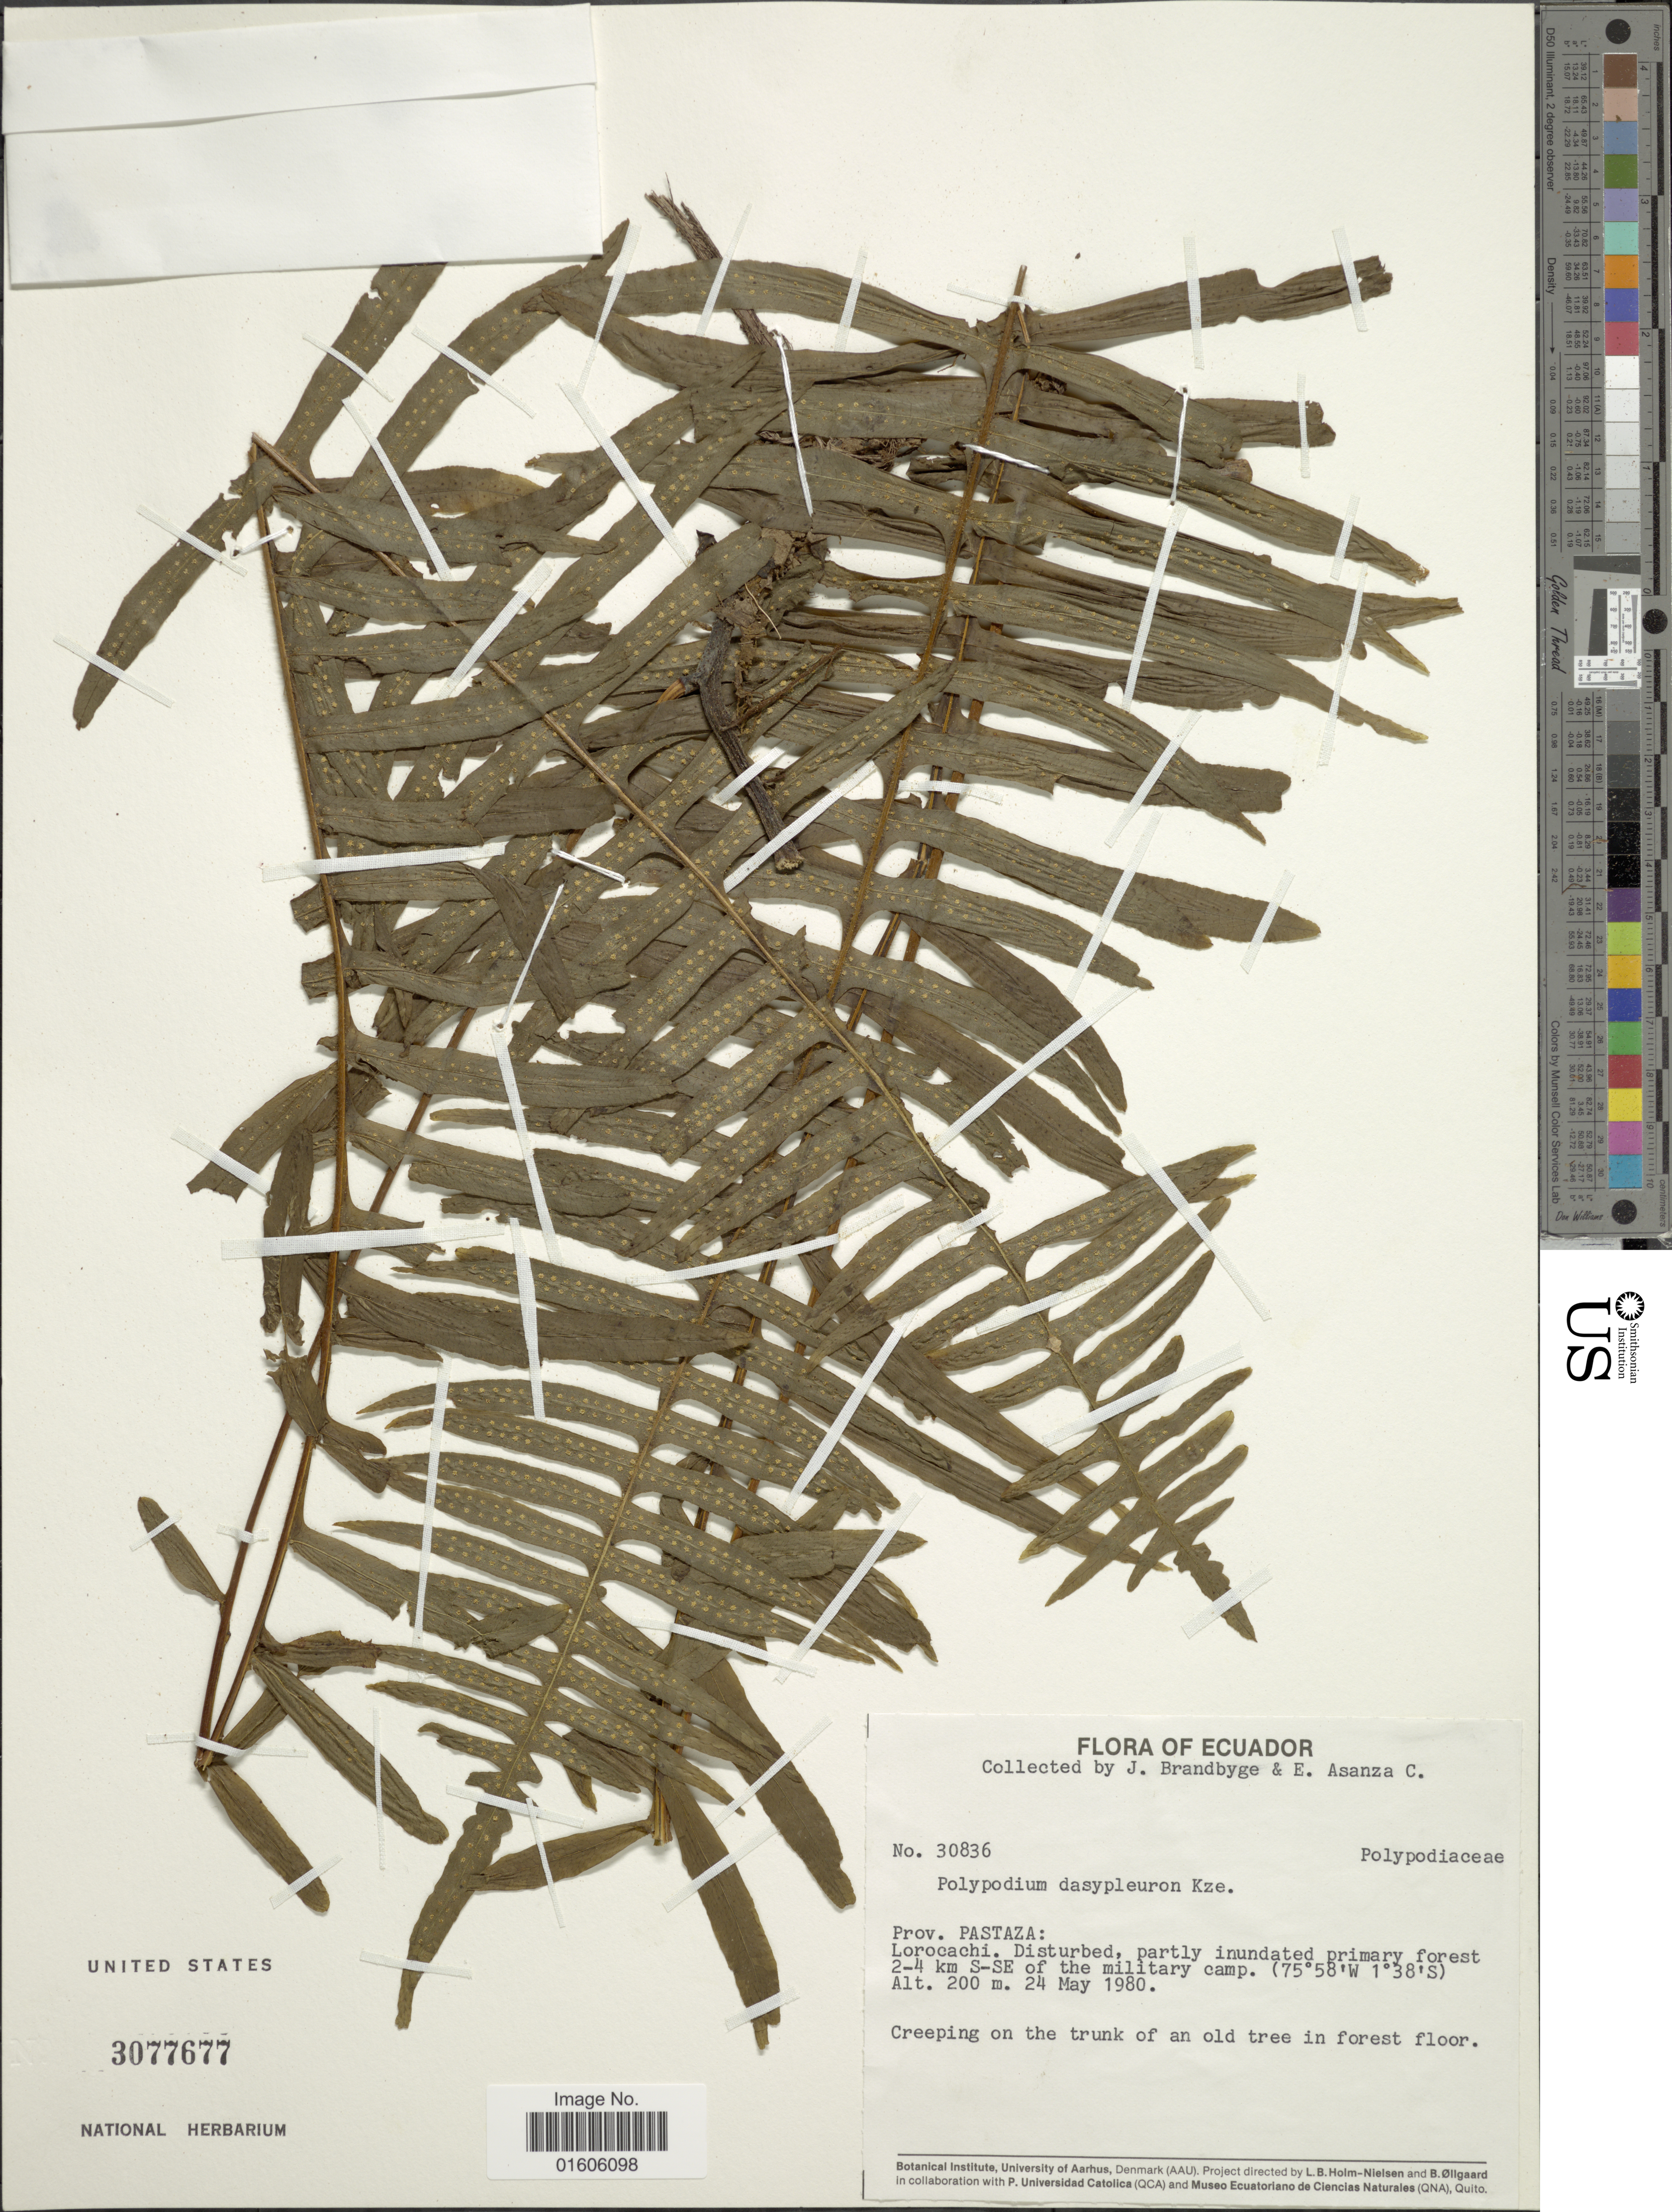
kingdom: Plantae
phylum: Tracheophyta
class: Polypodiopsida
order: Polypodiales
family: Polypodiaceae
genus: Serpocaulon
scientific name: Serpocaulon dasypleuron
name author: (Kunze) A.R. Sm.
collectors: J. Brandbyge & E. Asanza C.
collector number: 30836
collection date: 1980-05-24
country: Ecuador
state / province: Pastaza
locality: Prov. Pastaza: Lorocachi. Disturbed, partly inundated primary forest 2-4 km S-SE of the military camp.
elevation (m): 200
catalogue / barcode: US 3077677